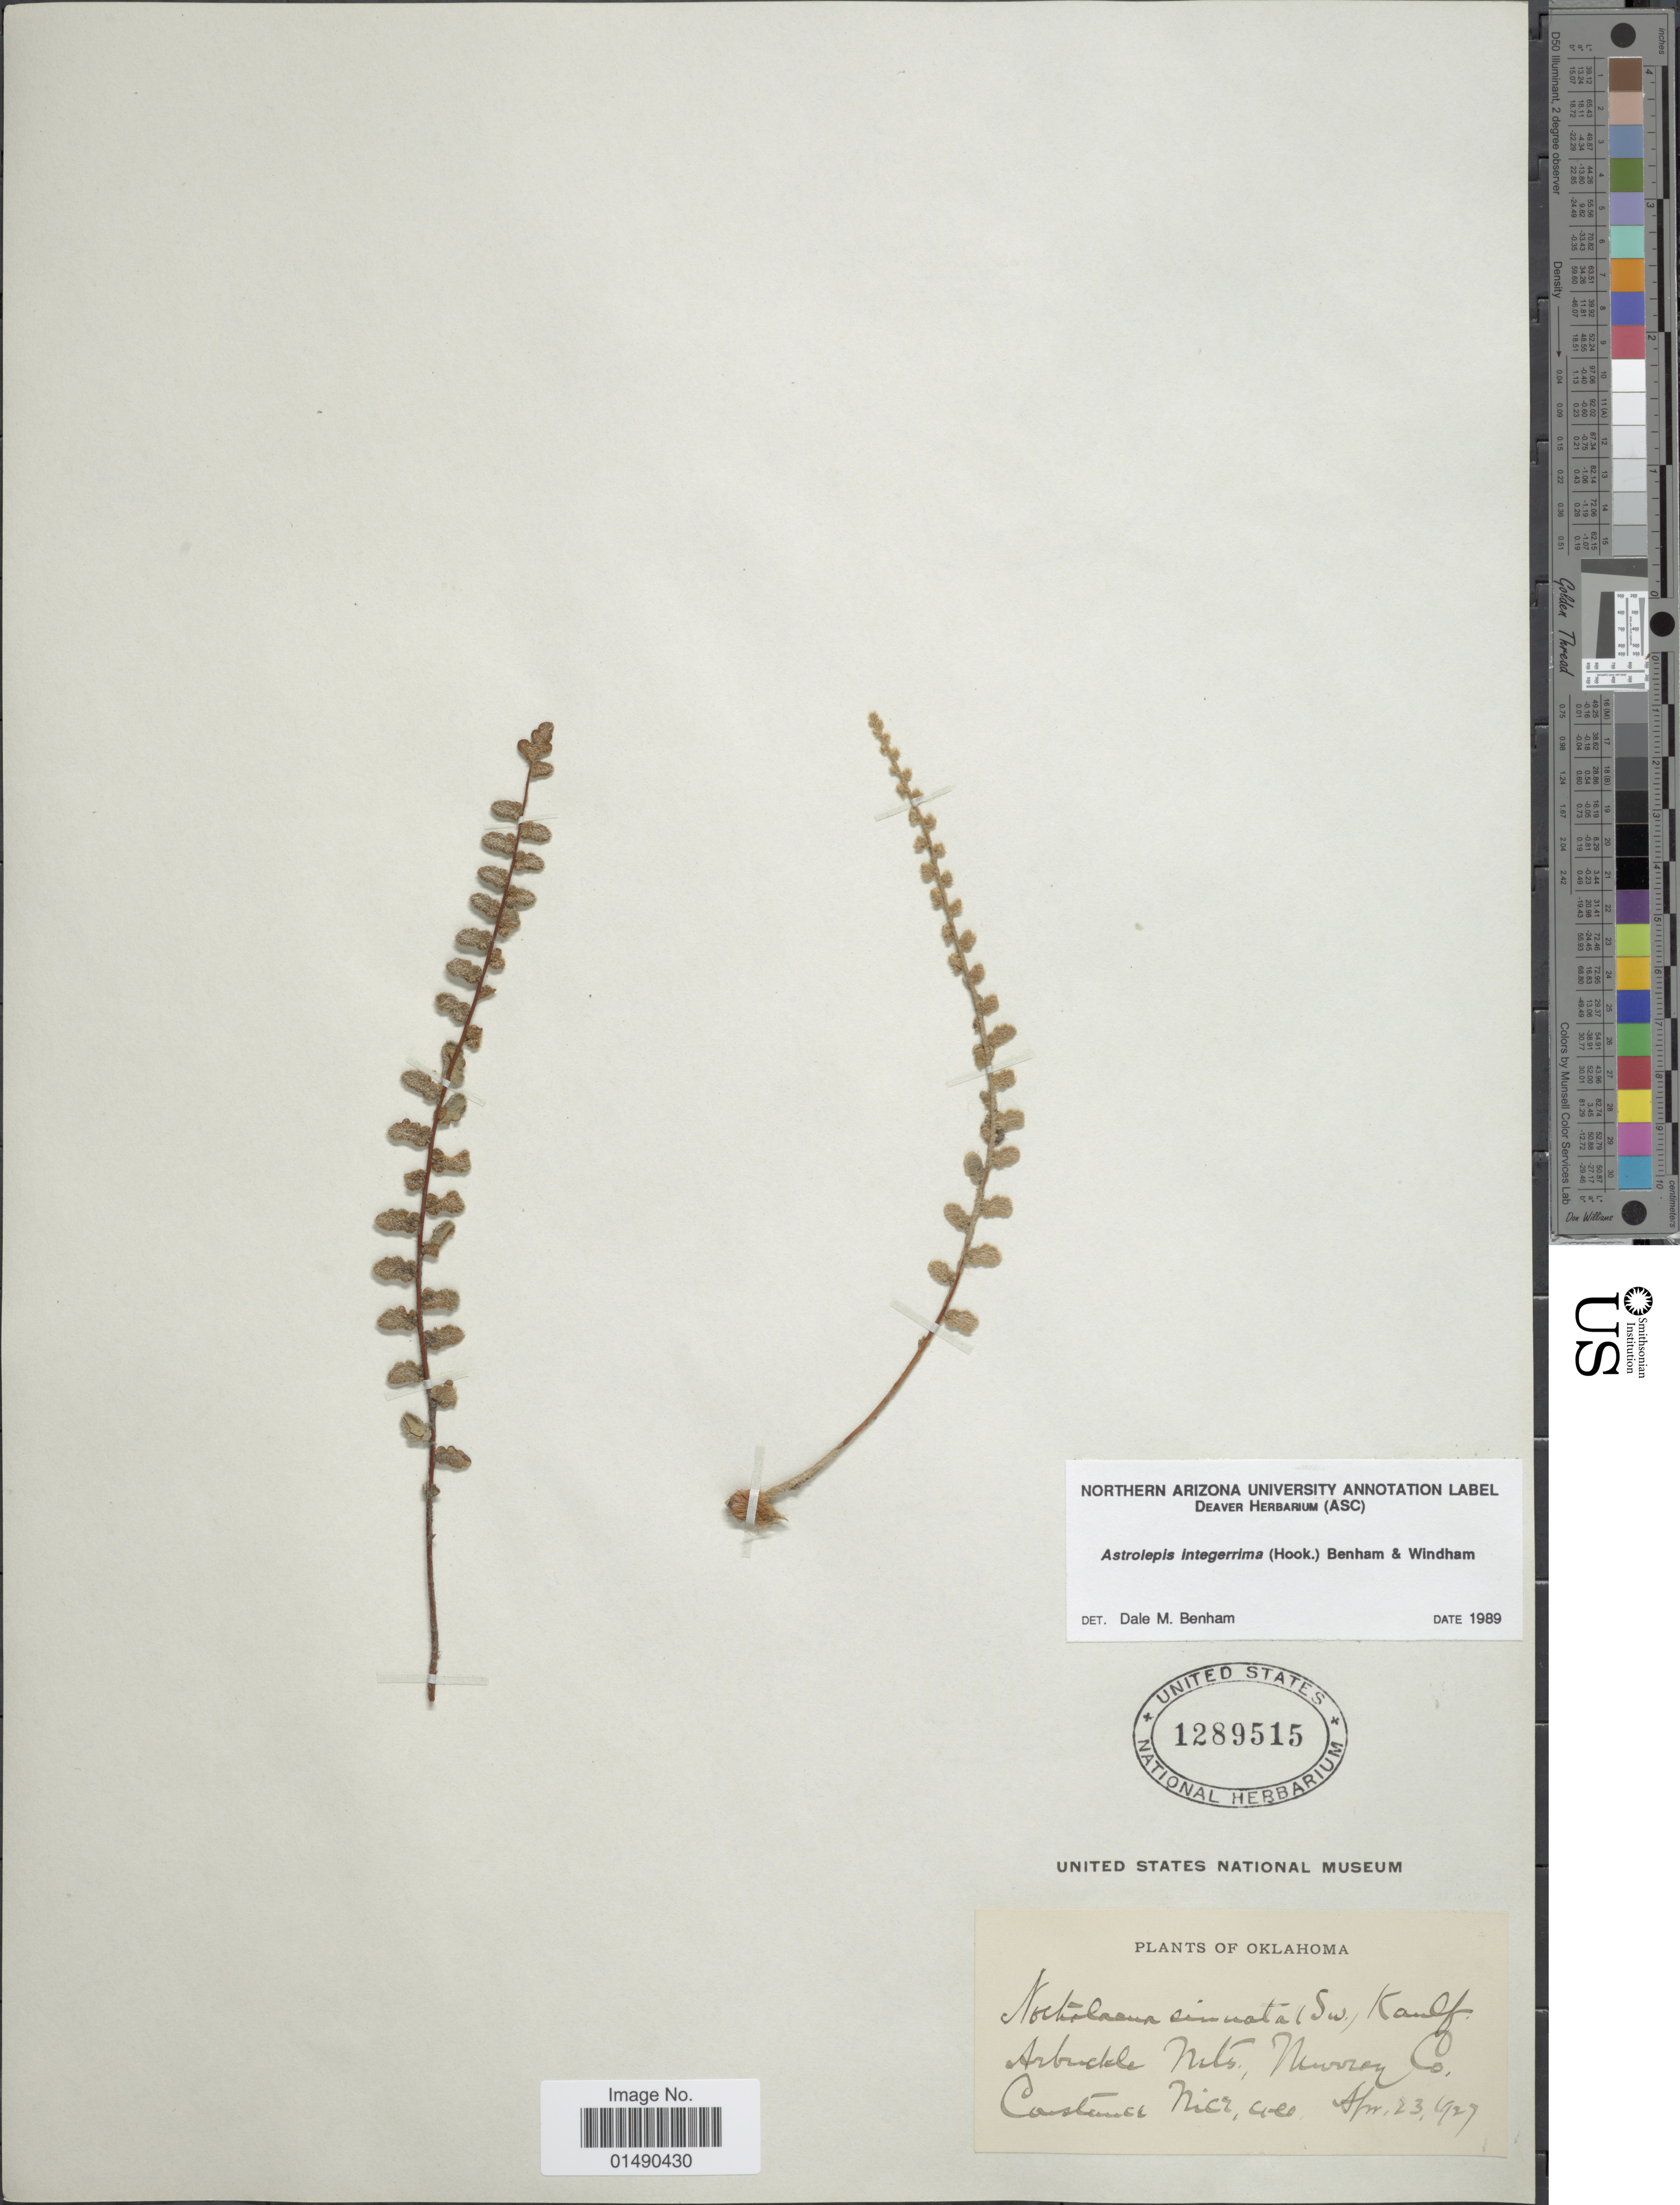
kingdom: Plantae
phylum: Tracheophyta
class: Polypodiopsida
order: Polypodiales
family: Pteridaceae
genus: Astrolepis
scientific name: Astrolepis integerrima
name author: (Hook.) D.M. Benham & Windham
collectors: C. Nic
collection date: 1927-04-23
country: United States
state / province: Oklahoma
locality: Arbuckle Mts, Murray Co.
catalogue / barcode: US 1289515